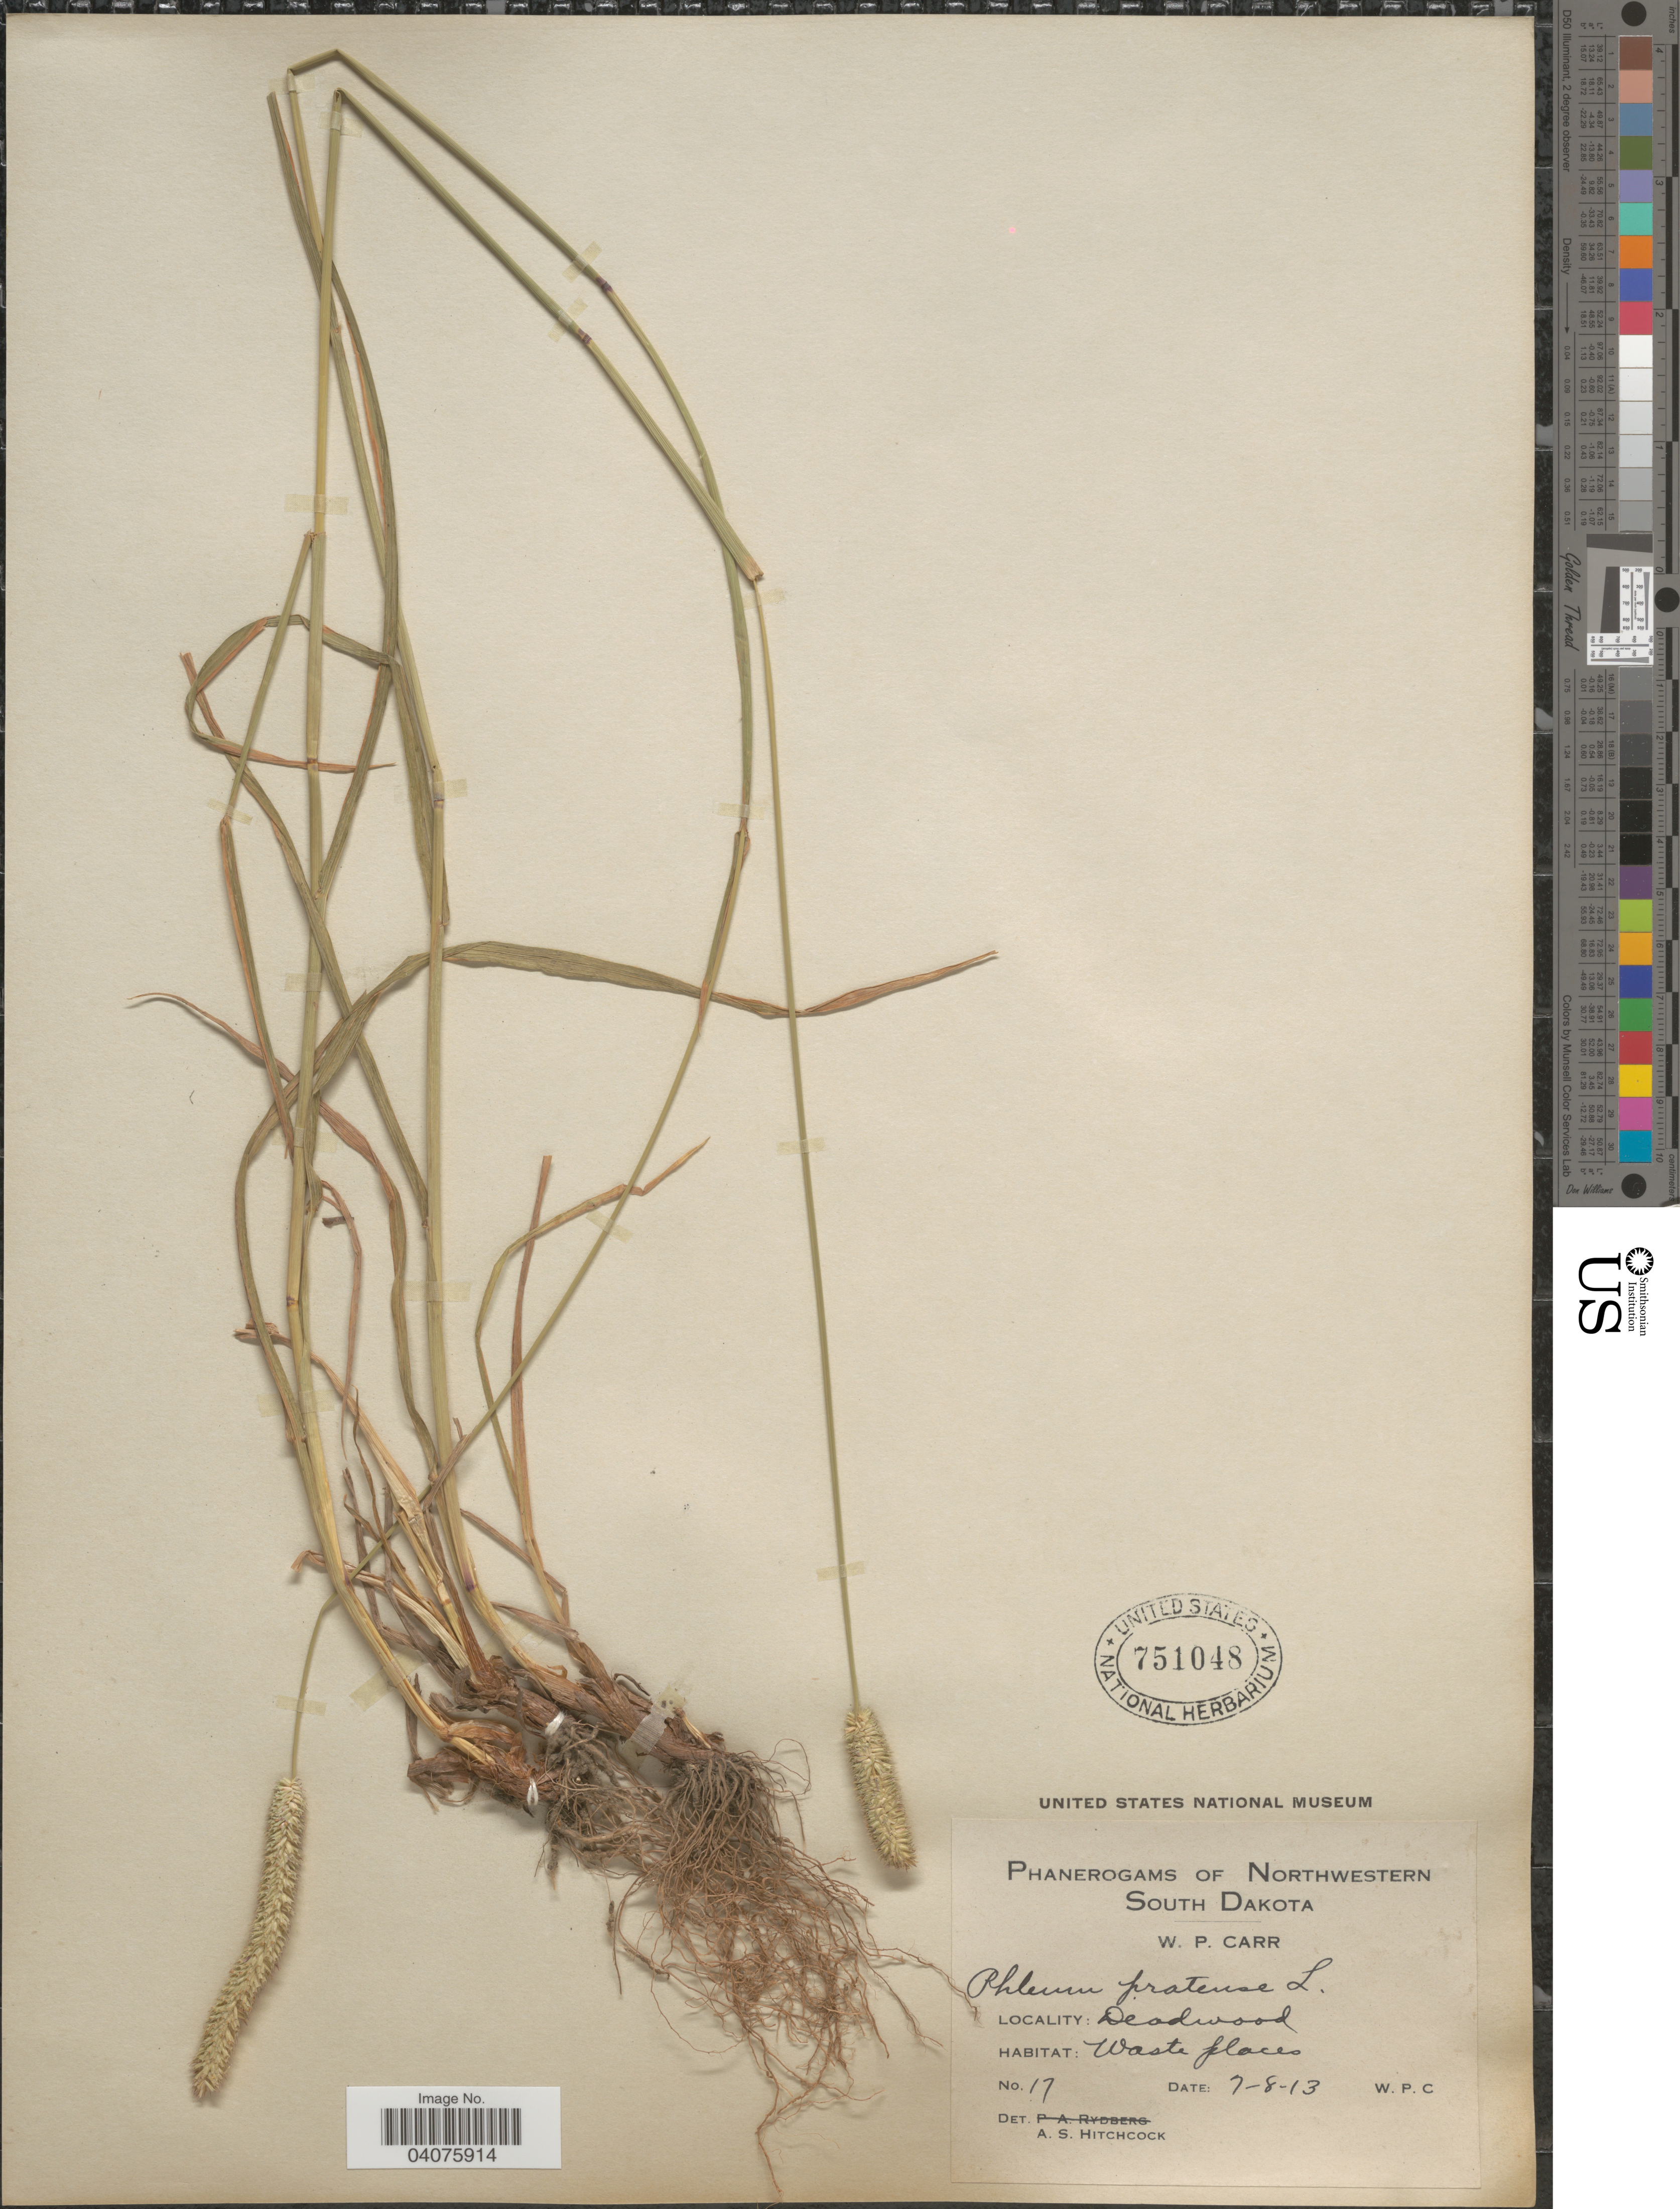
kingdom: Plantae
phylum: Tracheophyta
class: Liliopsida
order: Poales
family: Poaceae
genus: Phleum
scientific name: Phleum pratense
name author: L.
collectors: W. Carr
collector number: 17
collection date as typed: Transcribed d/m/y: 8/7/13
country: United States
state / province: South Dakota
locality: Northwestern South Dakota. Deadwood.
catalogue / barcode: US 751048